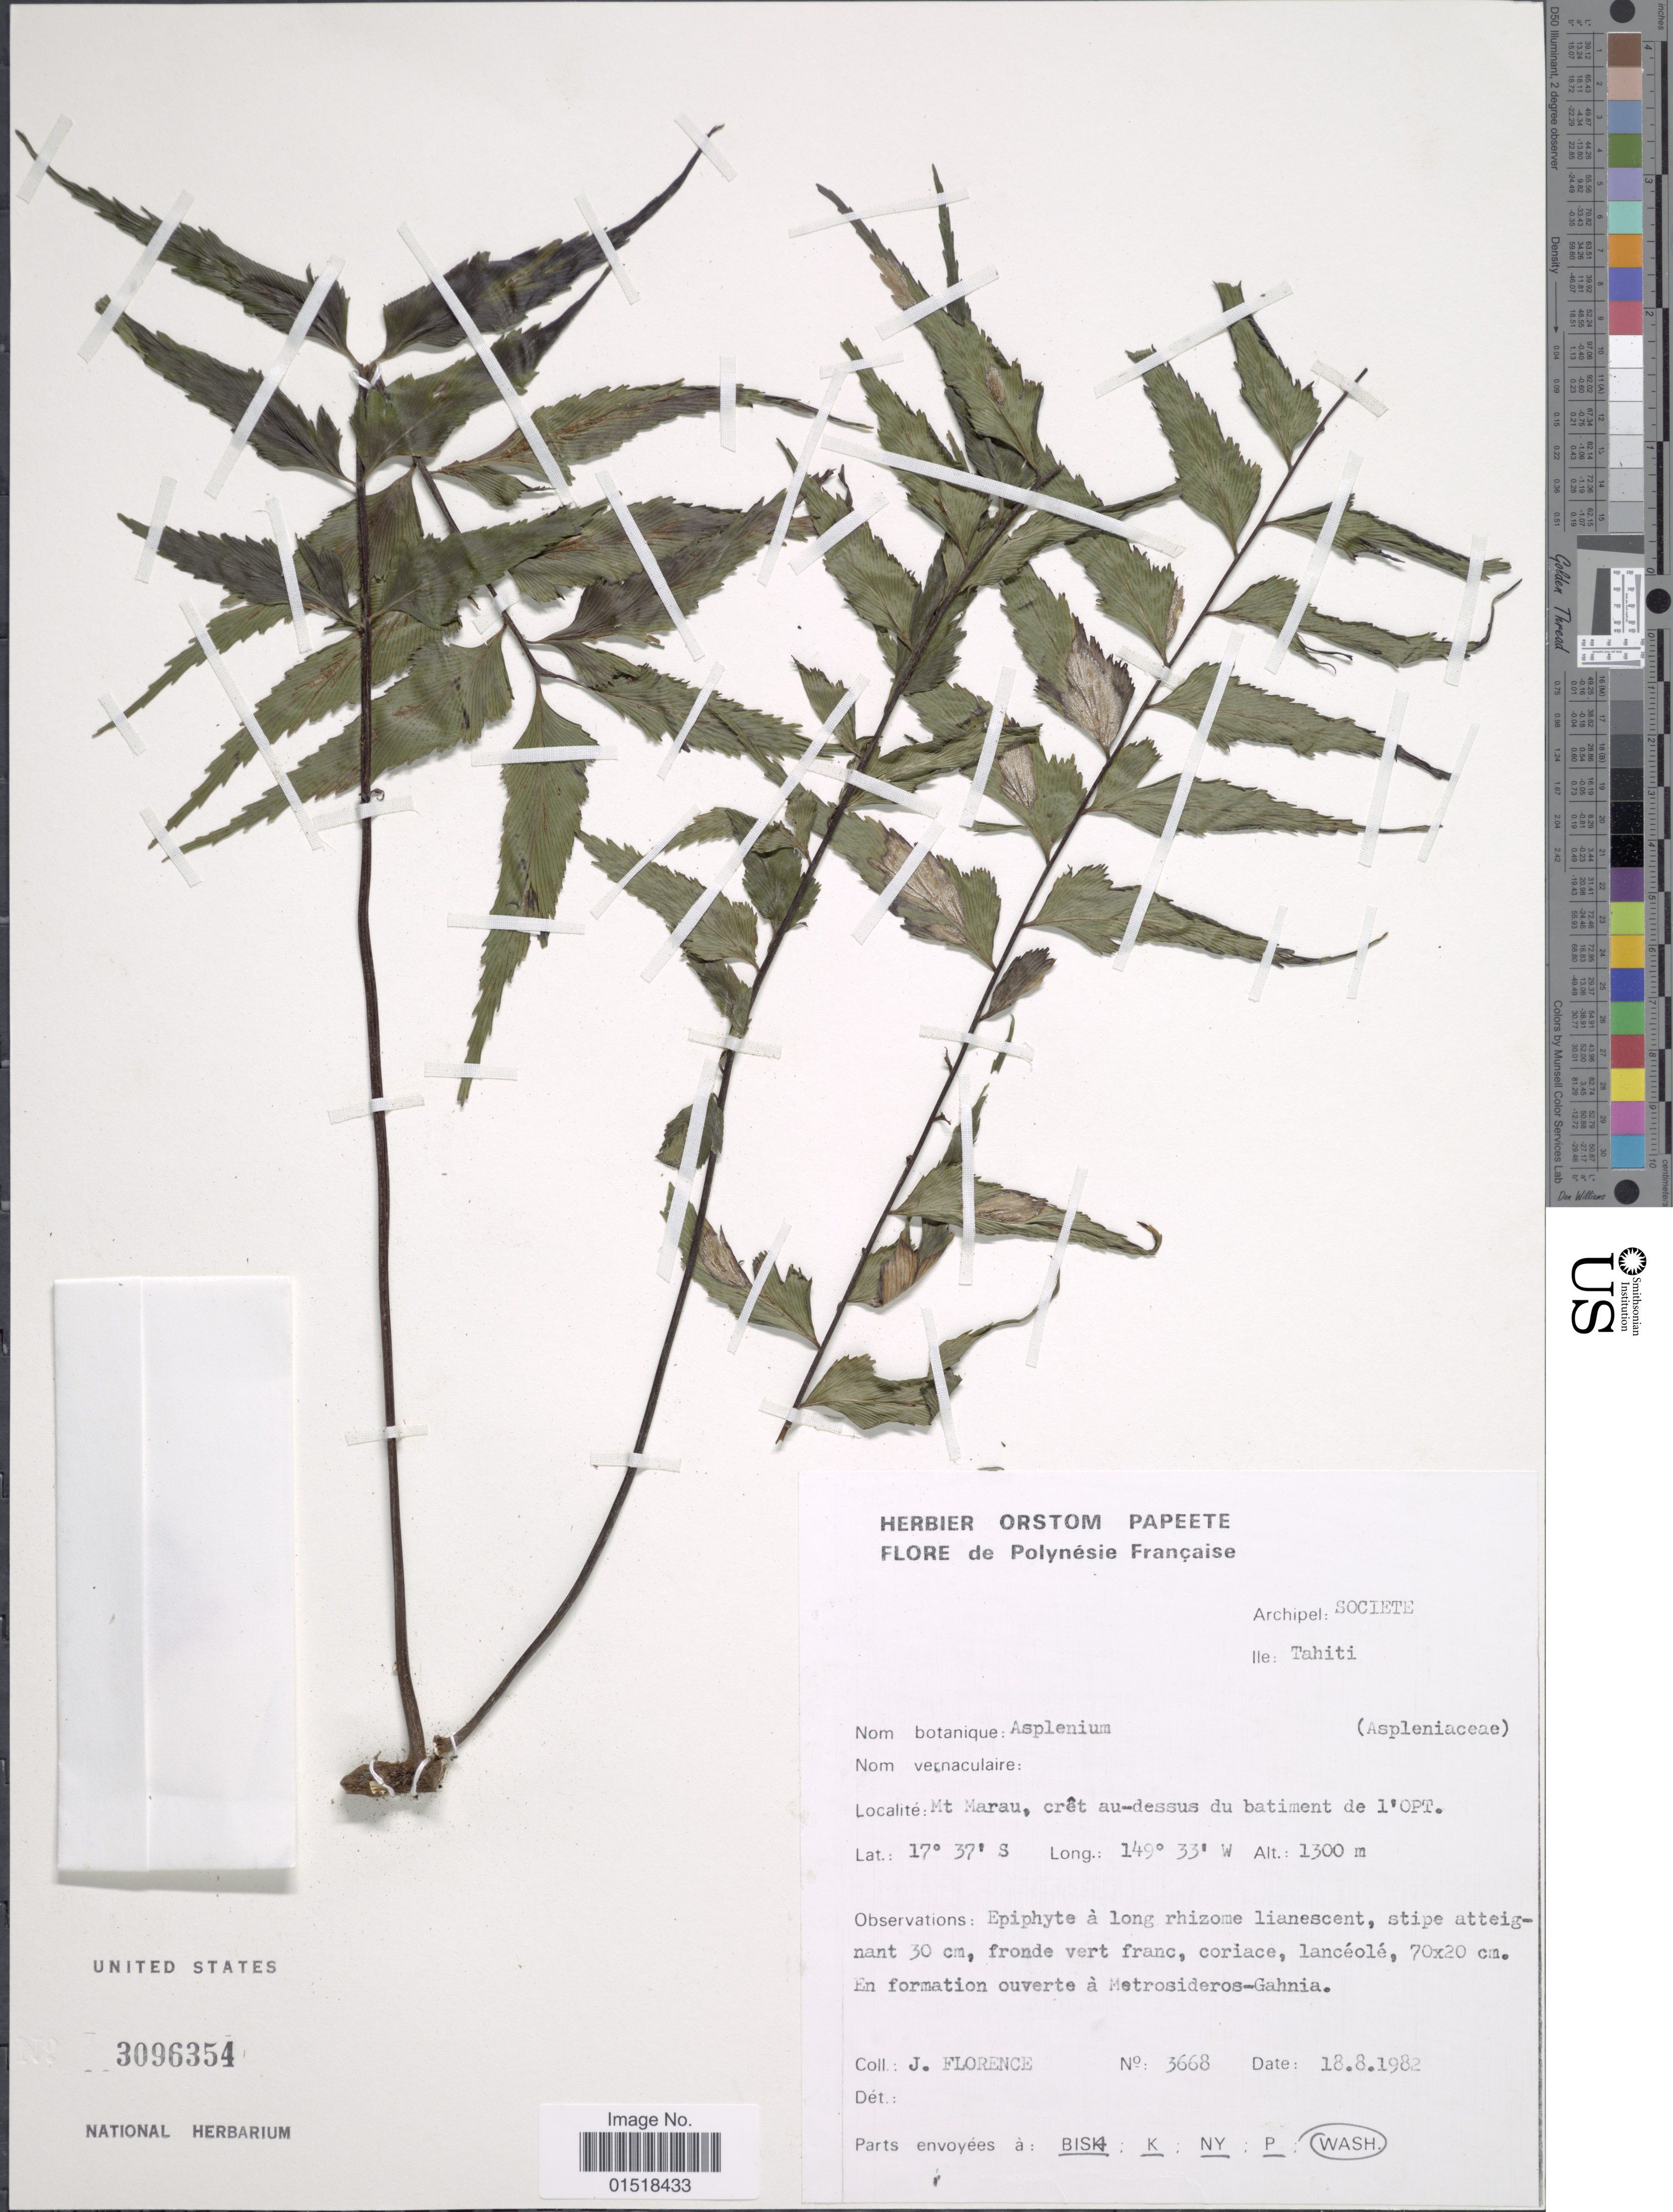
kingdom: Plantae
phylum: Tracheophyta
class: Polypodiopsida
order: Polypodiales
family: Aspleniaceae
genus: Asplenium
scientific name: Asplenium contiguum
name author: Kaulf.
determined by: Florence, J.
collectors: J. Florence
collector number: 3668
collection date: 1982-08-18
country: French Polynesia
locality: Archipel: Societe. Ile: Tahiti. Mt Marau, crêt au-dessus du batiment de l'OPT.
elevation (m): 1300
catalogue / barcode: US 3096354